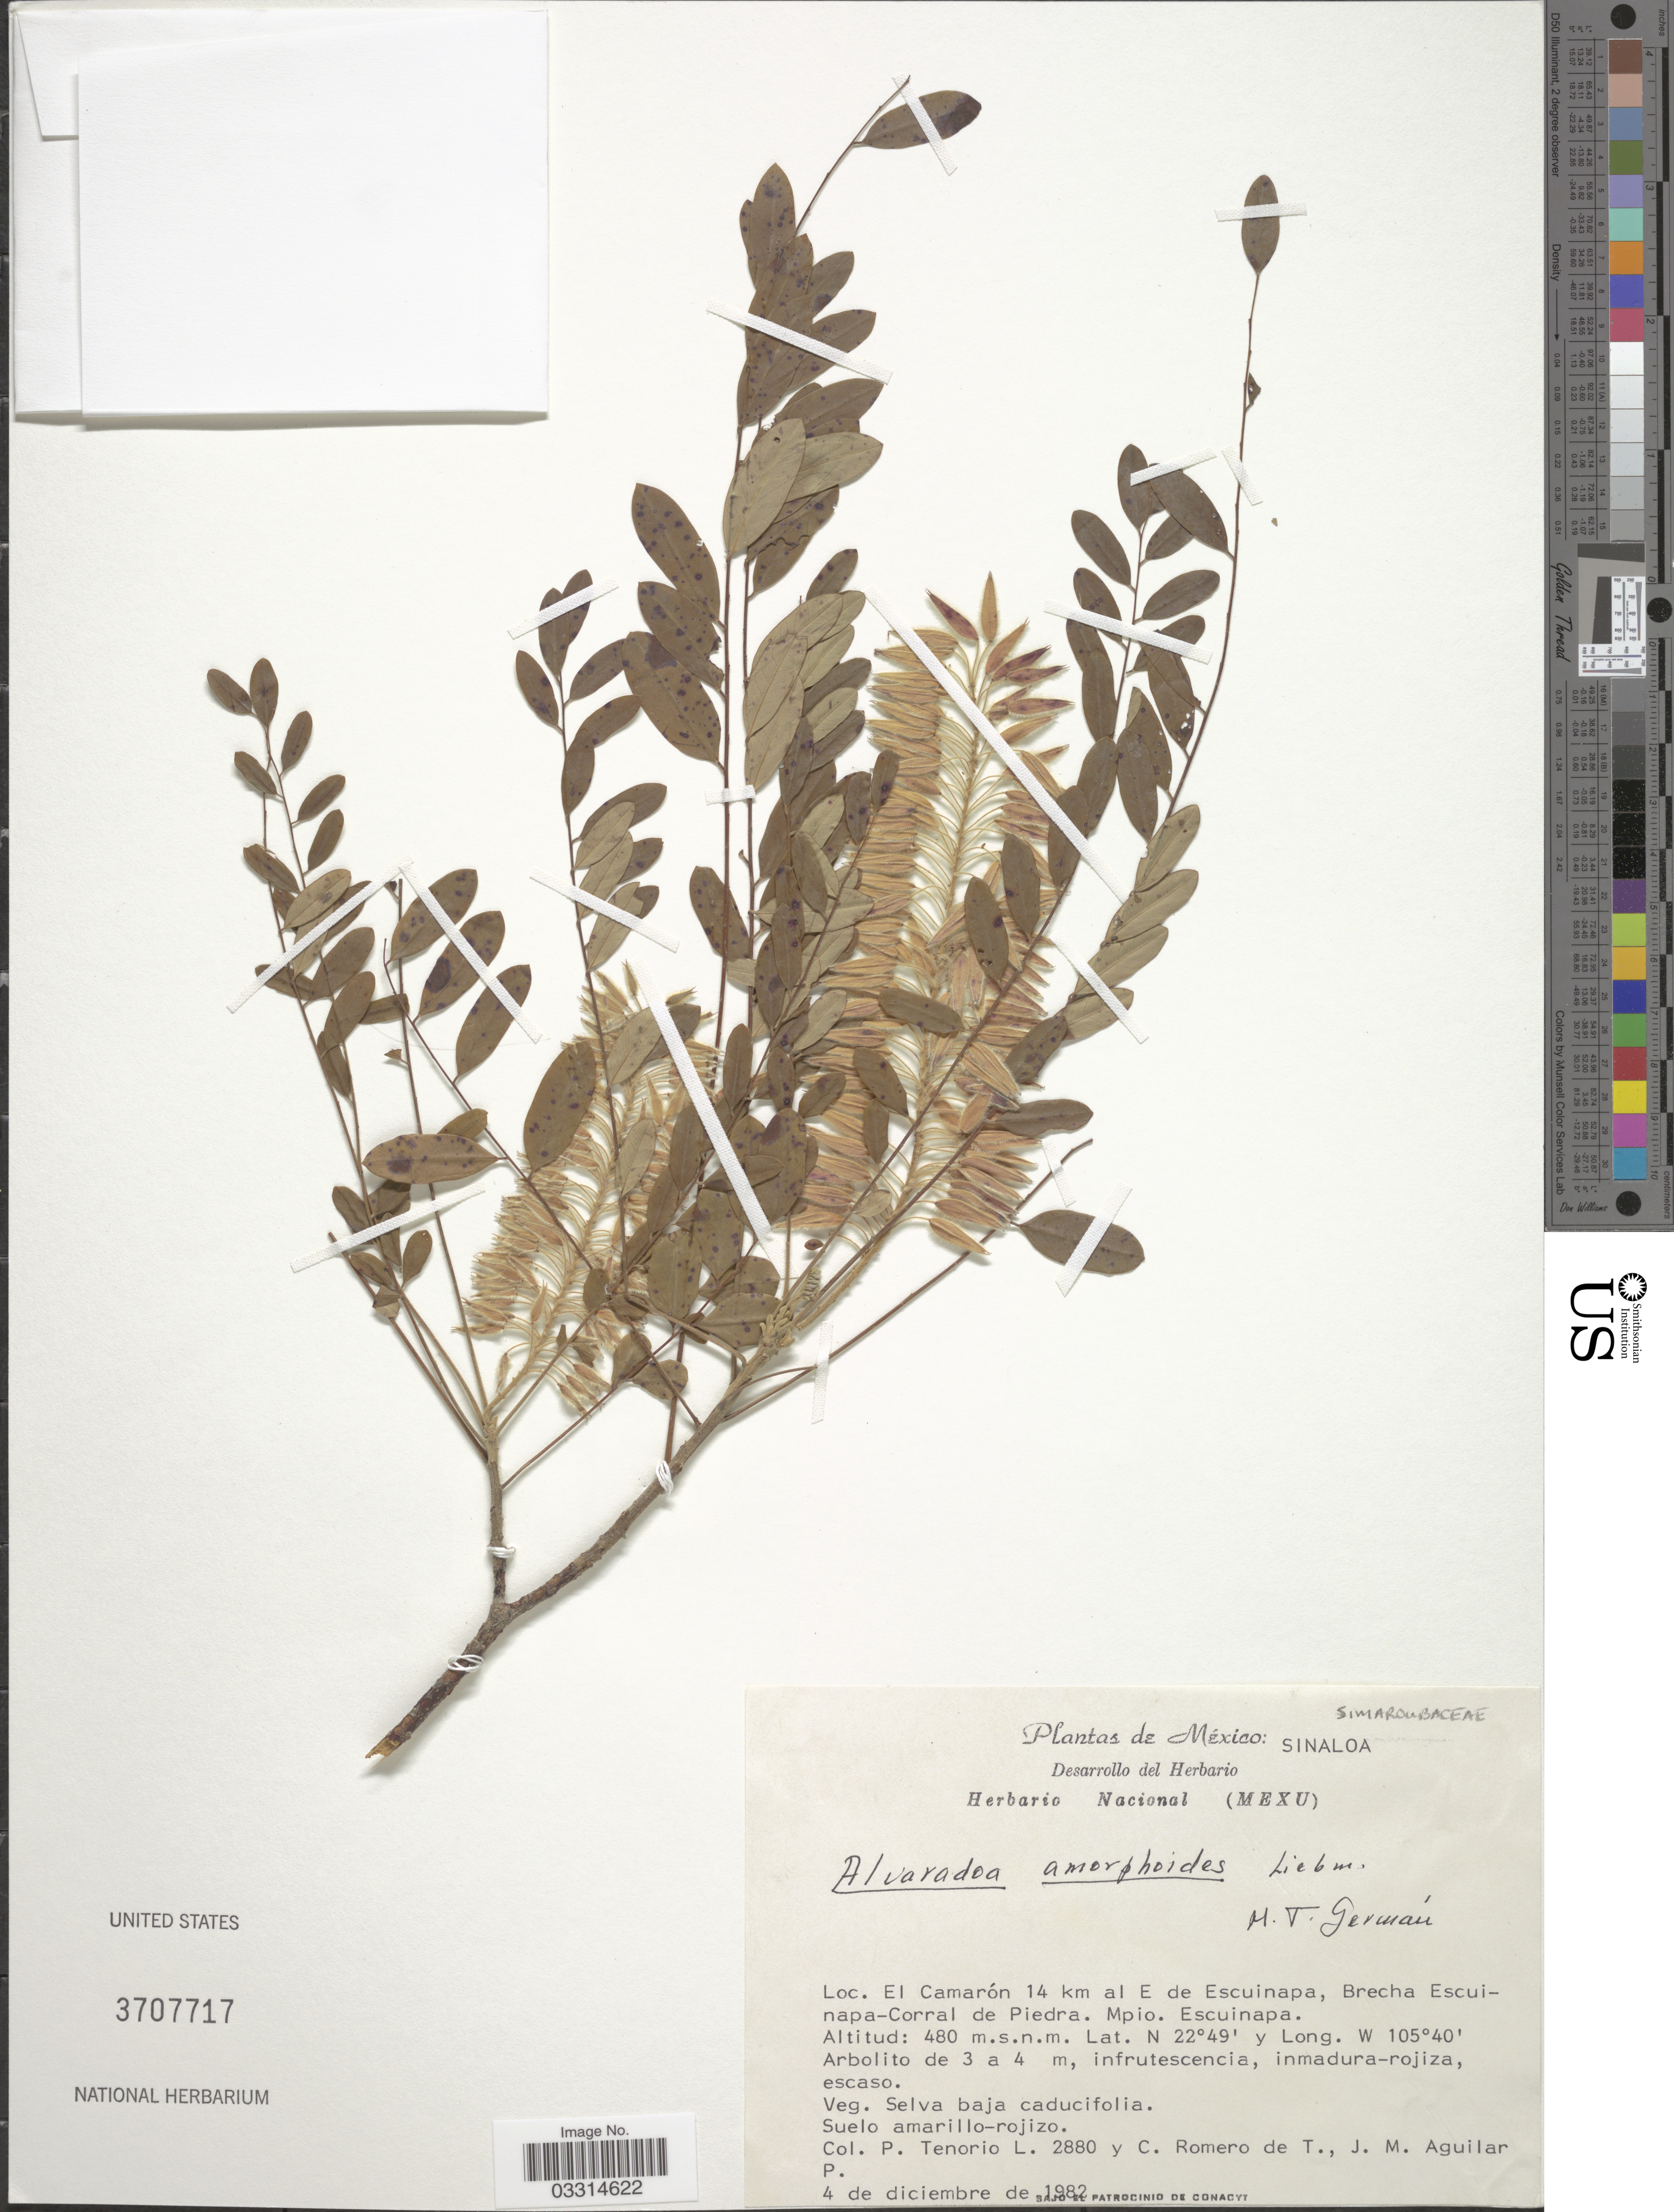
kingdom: Plantae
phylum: Tracheophyta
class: Magnoliopsida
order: Picramniales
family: Picramniaceae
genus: Alvaradoa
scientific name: Alvaradoa amorphoides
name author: Liebm.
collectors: P. Tenorio L., C. Romero de T. & Aguilar P., J. M.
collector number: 2880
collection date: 1982-12-04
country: Mexico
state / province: Sinaloa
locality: El Camarón 14 km al E de Escuinapa, Brecha Escuinapa-Corral de Piedra. Mpio. Escuinapa.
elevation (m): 480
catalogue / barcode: US 3707717